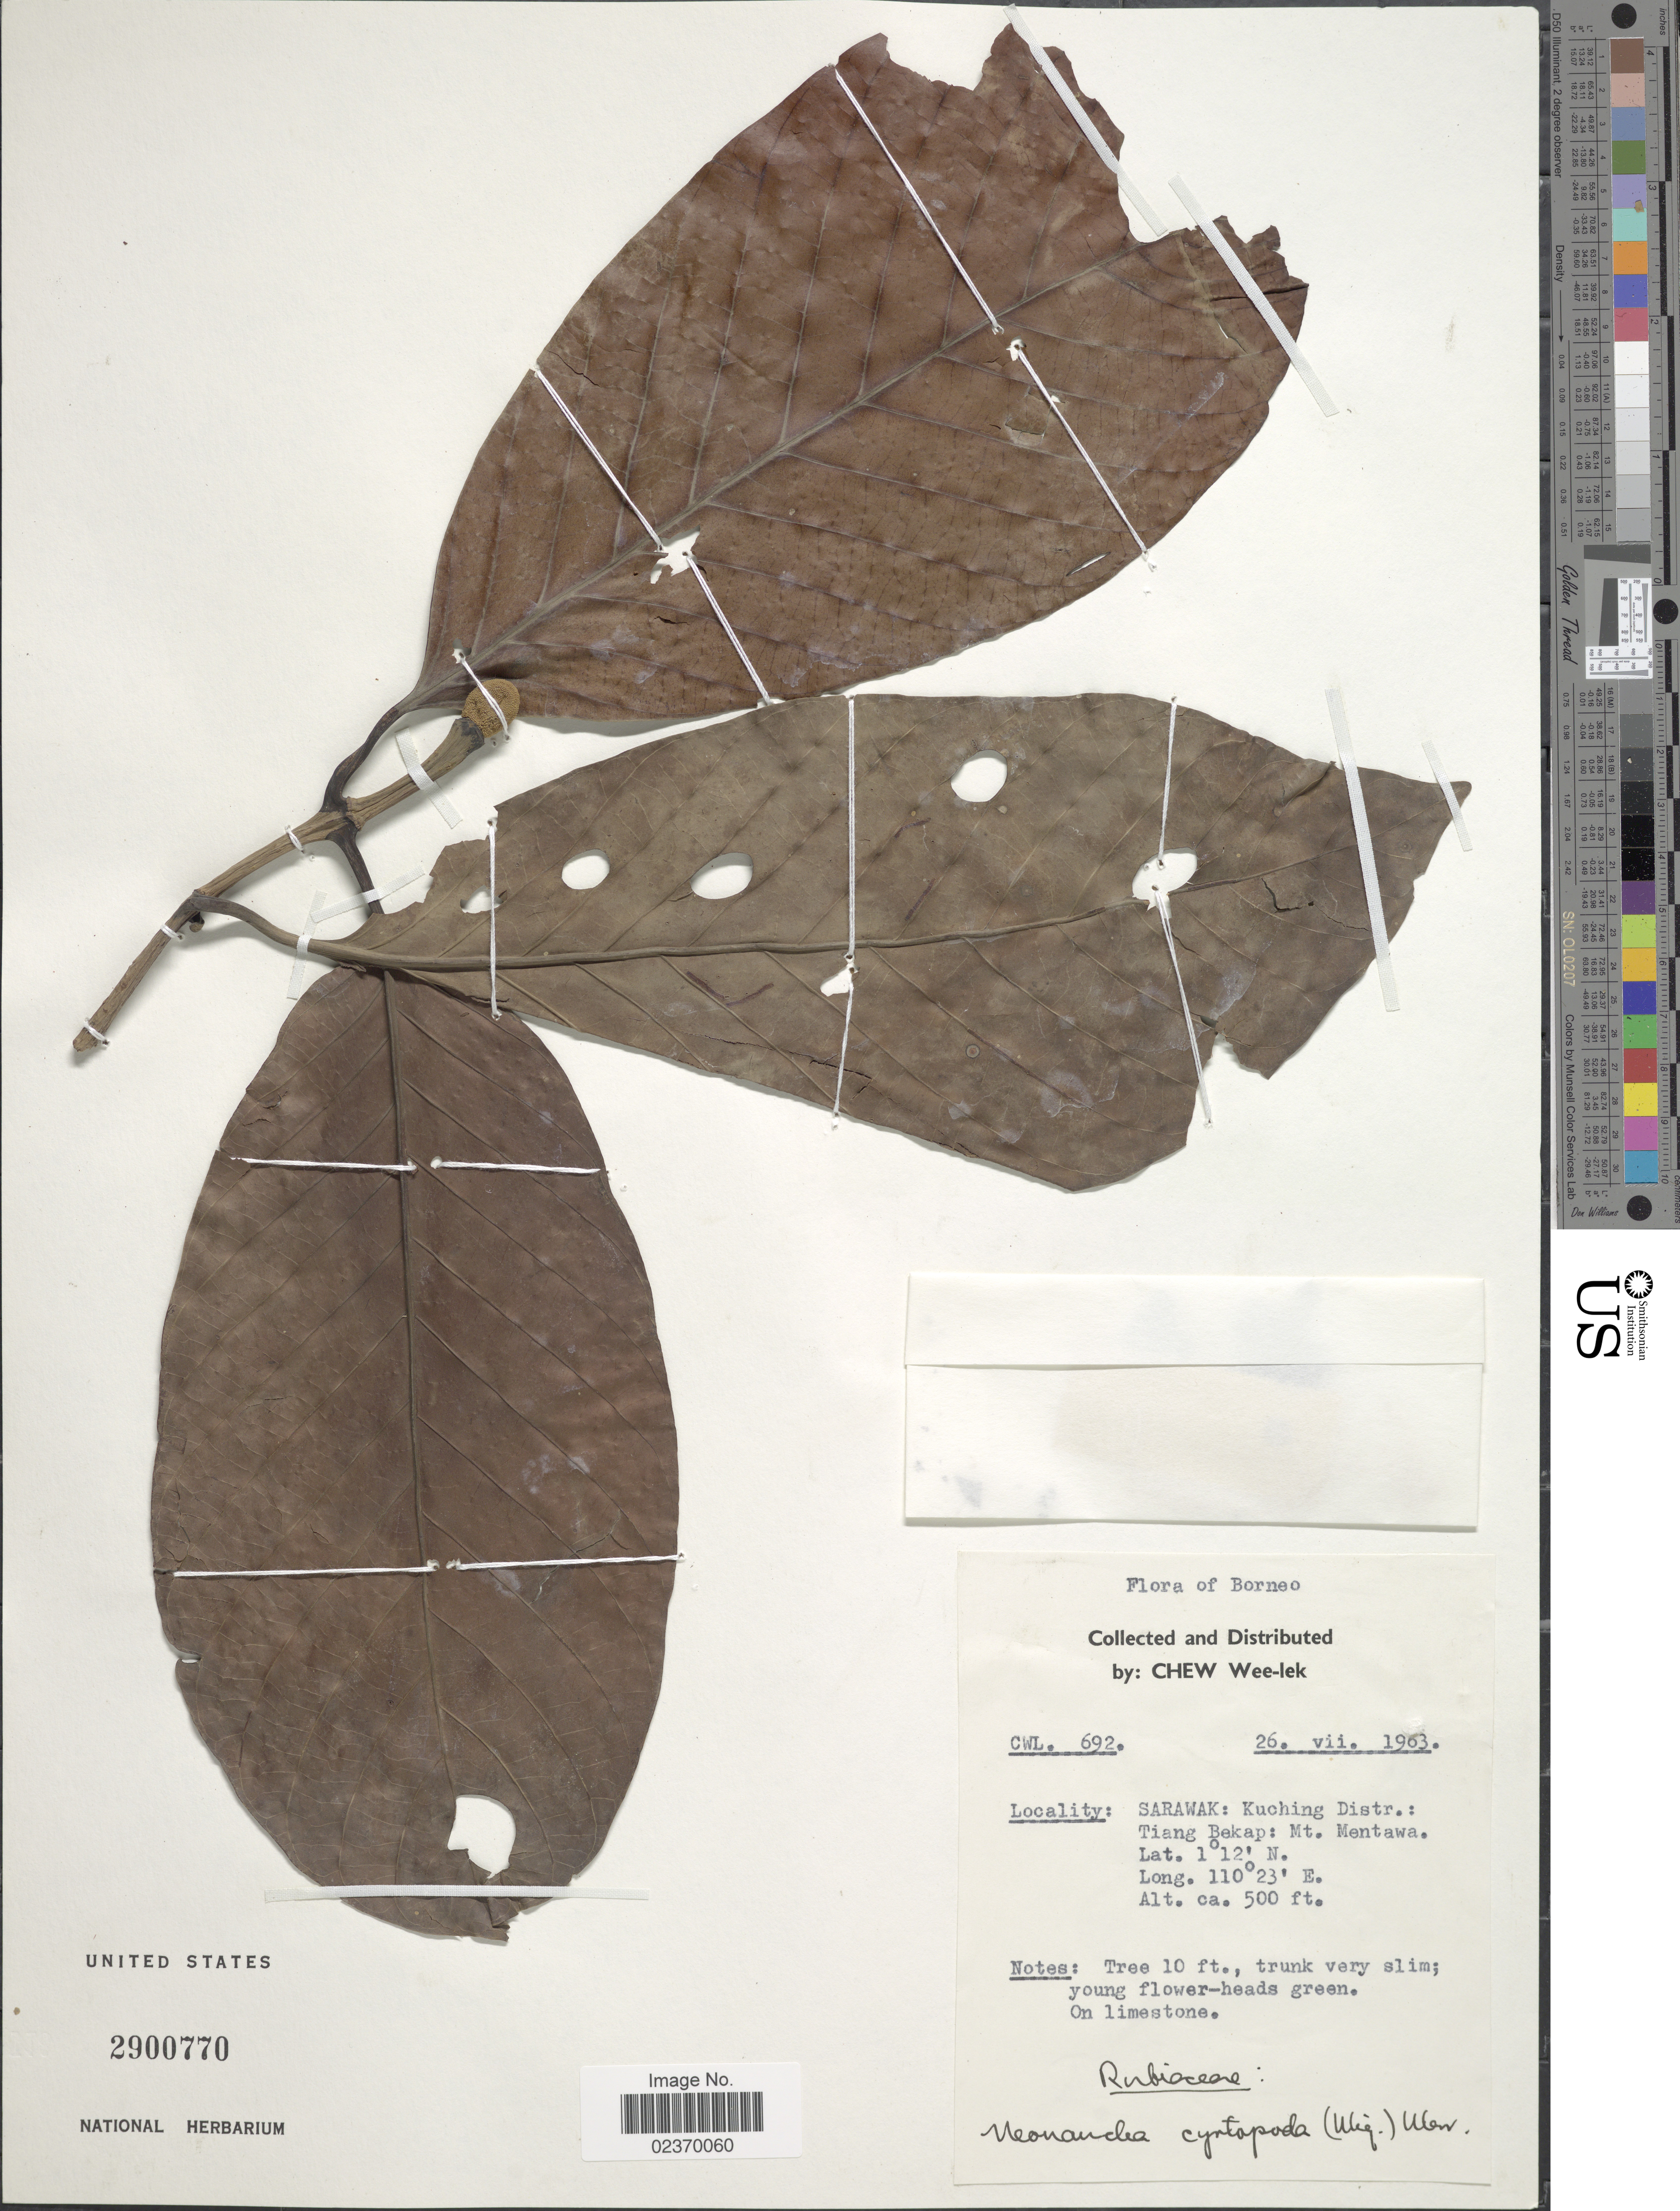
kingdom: Plantae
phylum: Tracheophyta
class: Magnoliopsida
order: Gentianales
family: Rubiaceae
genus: Neonauclea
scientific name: Neonauclea cyrtopoda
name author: (Miq.) Merr.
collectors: W. Chew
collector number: CWL 692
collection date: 1963-07-26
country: Malaysia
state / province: Sarawak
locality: Borneo, Kuching Distr: Tiang Bekap: Mt Mentawa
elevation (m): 152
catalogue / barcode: US 2900770